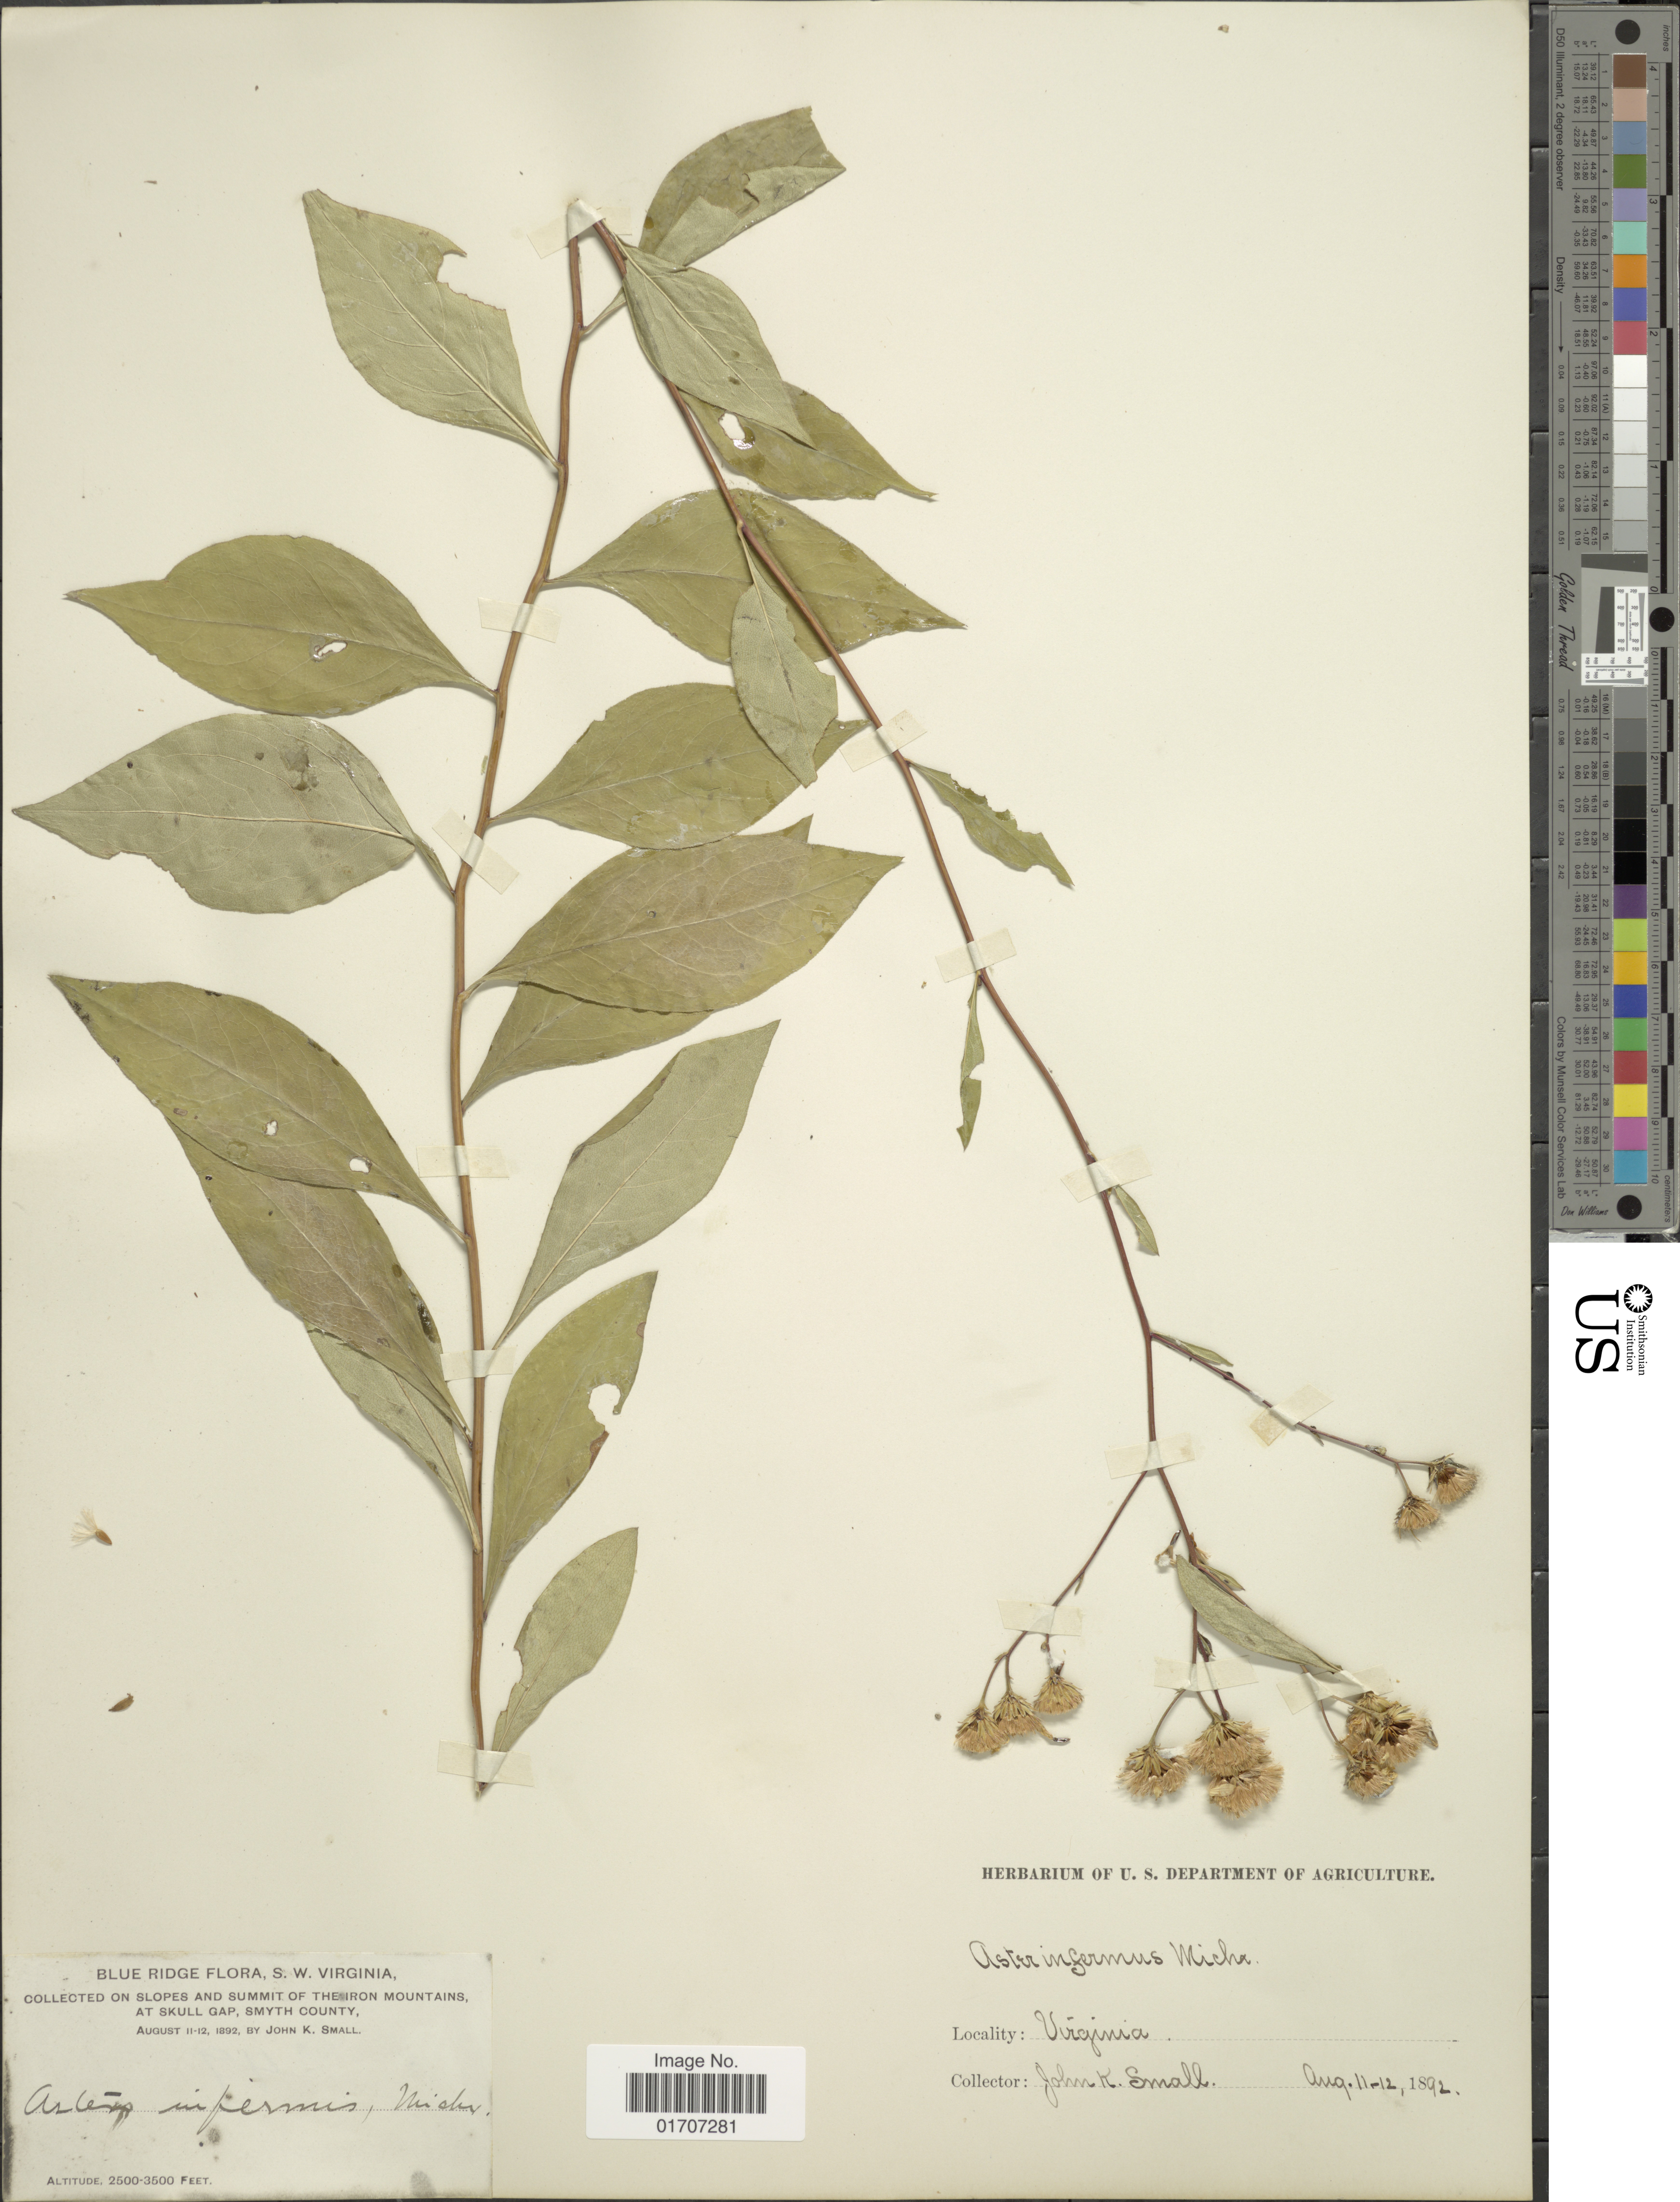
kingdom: Plantae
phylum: Tracheophyta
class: Magnoliopsida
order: Asterales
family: Asteraceae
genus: Doellingeria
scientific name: Doellingeria infirma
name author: (Michx.) Greene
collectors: J. K. Small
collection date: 1892-08-11/1892-08-12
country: United States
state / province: Virginia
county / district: Smyth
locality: Blue Ridge, S.W. Virginia, on slopes and summit of the Iron Mountains, at Skull Gap, Smyth County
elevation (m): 762